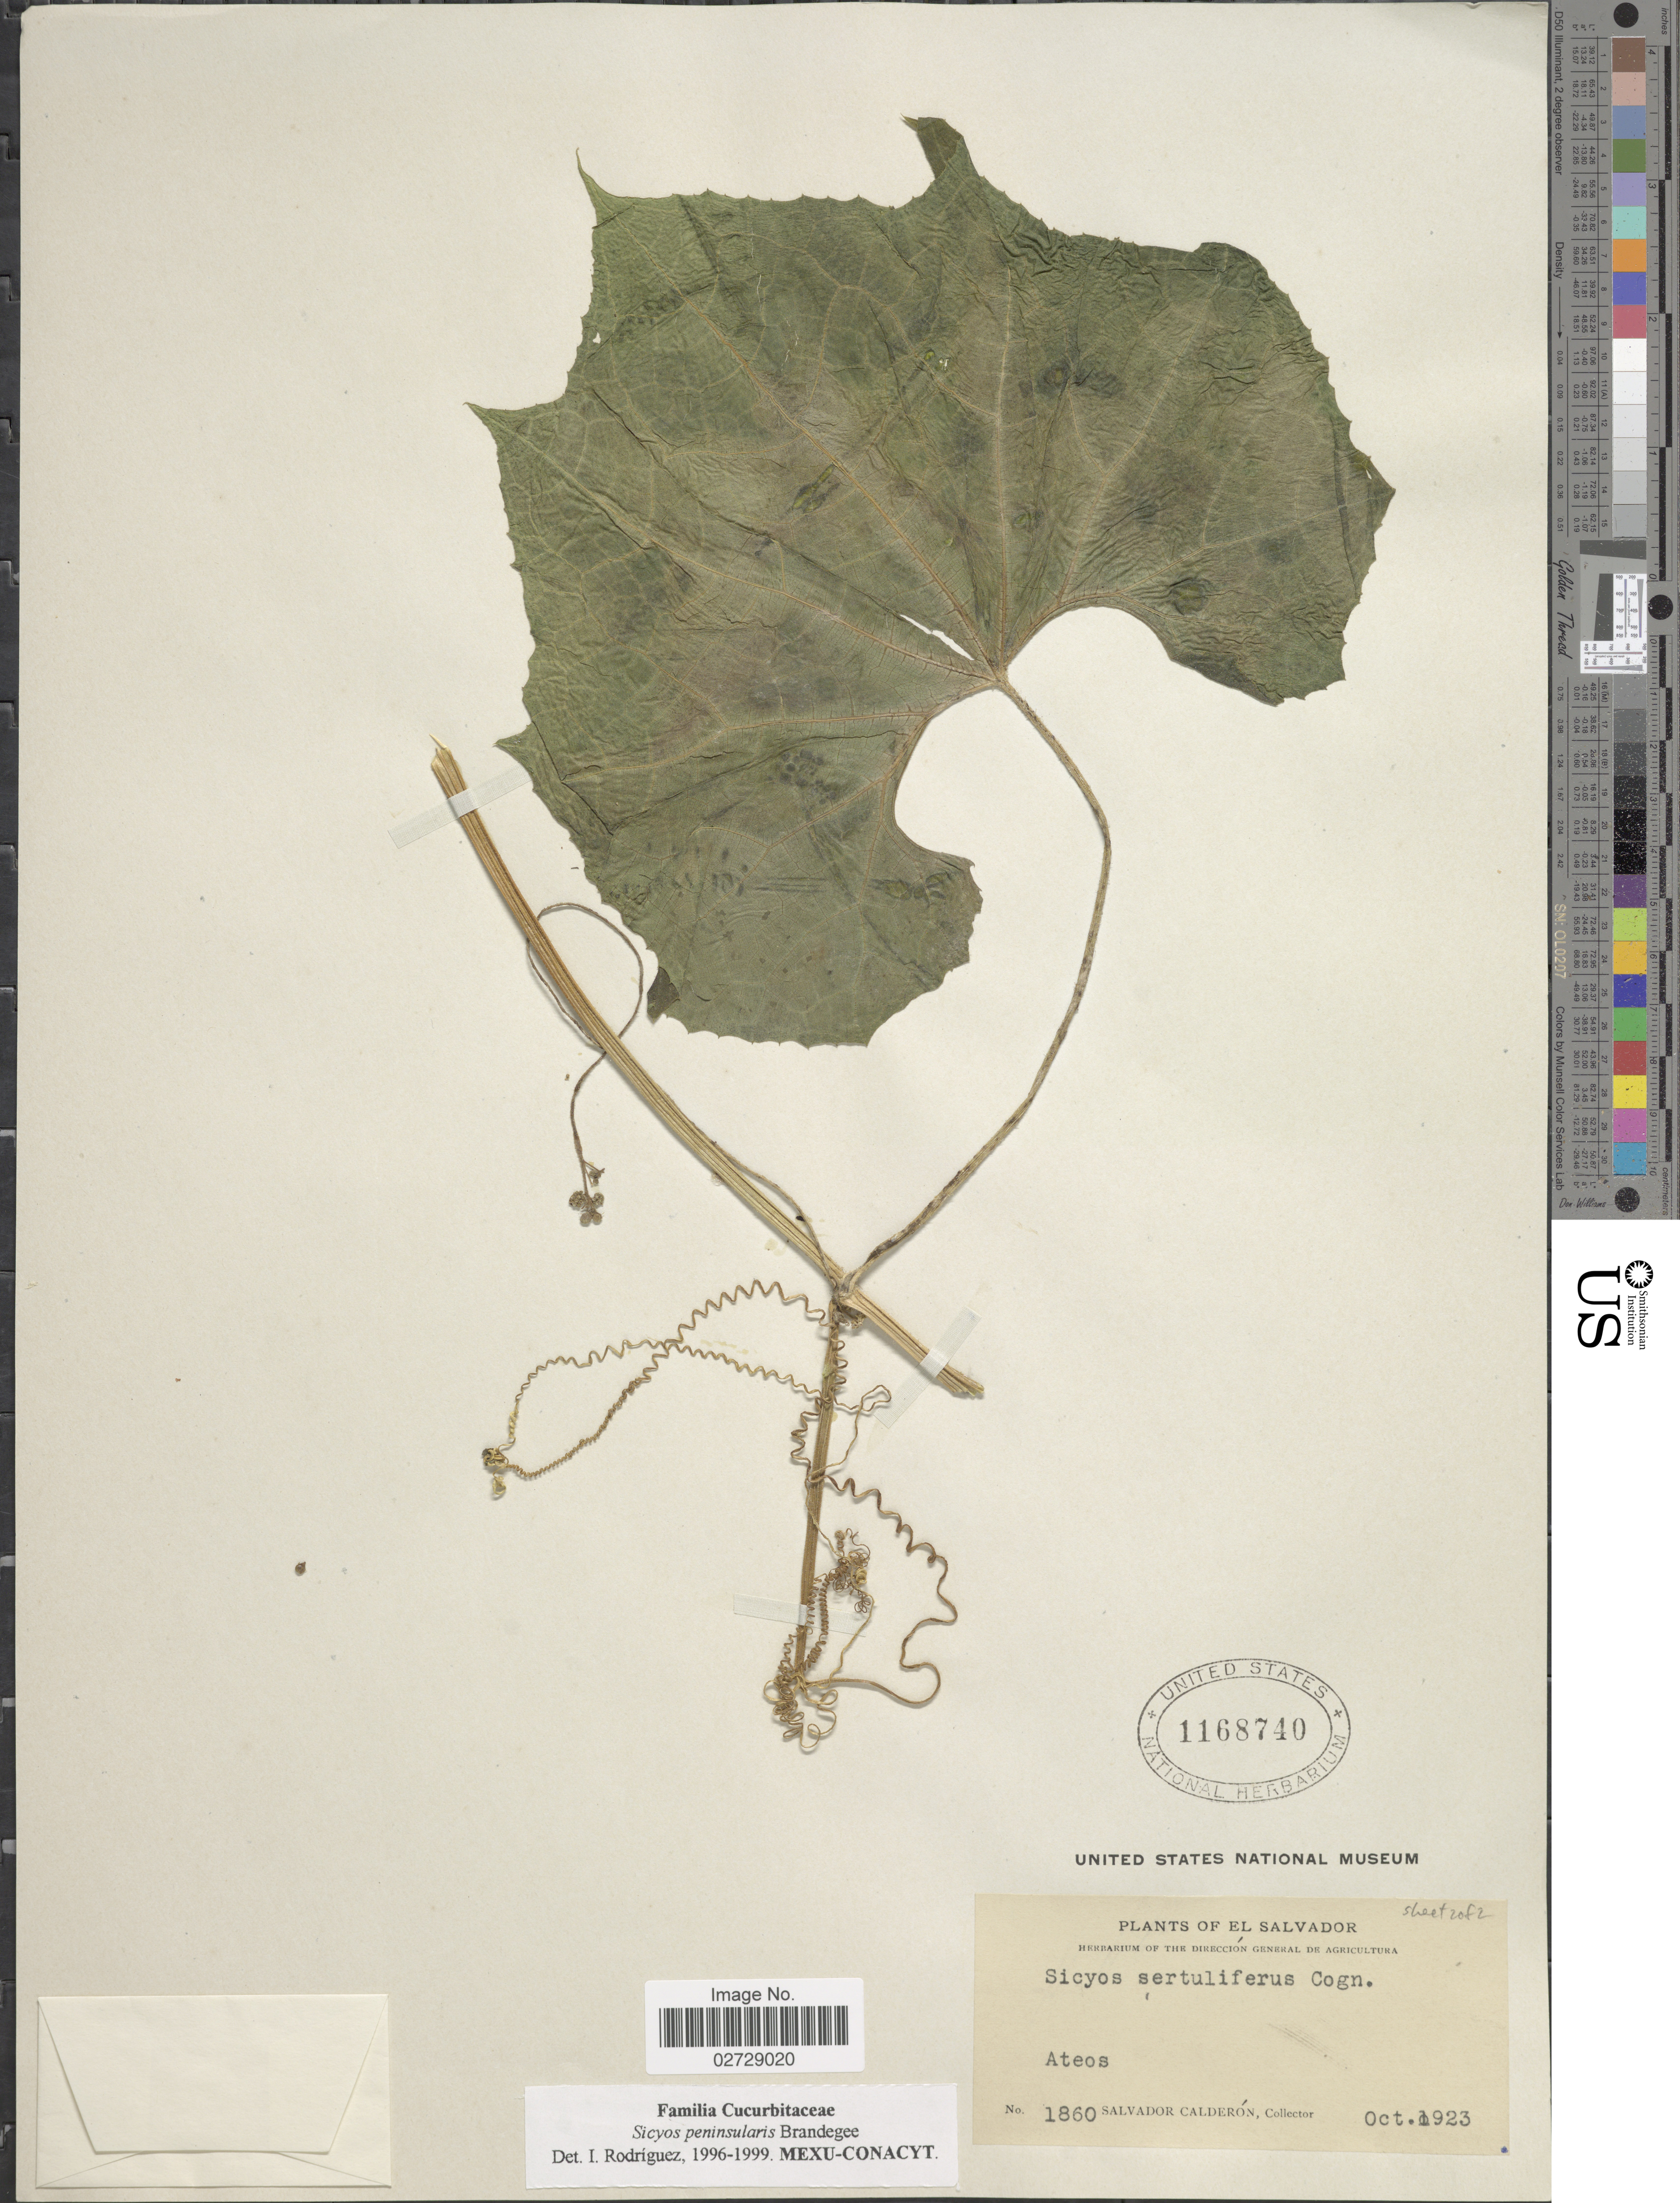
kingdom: Plantae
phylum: Tracheophyta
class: Magnoliopsida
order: Cucurbitales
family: Cucurbitaceae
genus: Sicyos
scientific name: Sicyos peninsularis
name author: Brandegee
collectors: S. Calderón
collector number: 1860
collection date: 1923-10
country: El Salvador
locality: Ateos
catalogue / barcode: US 1168740